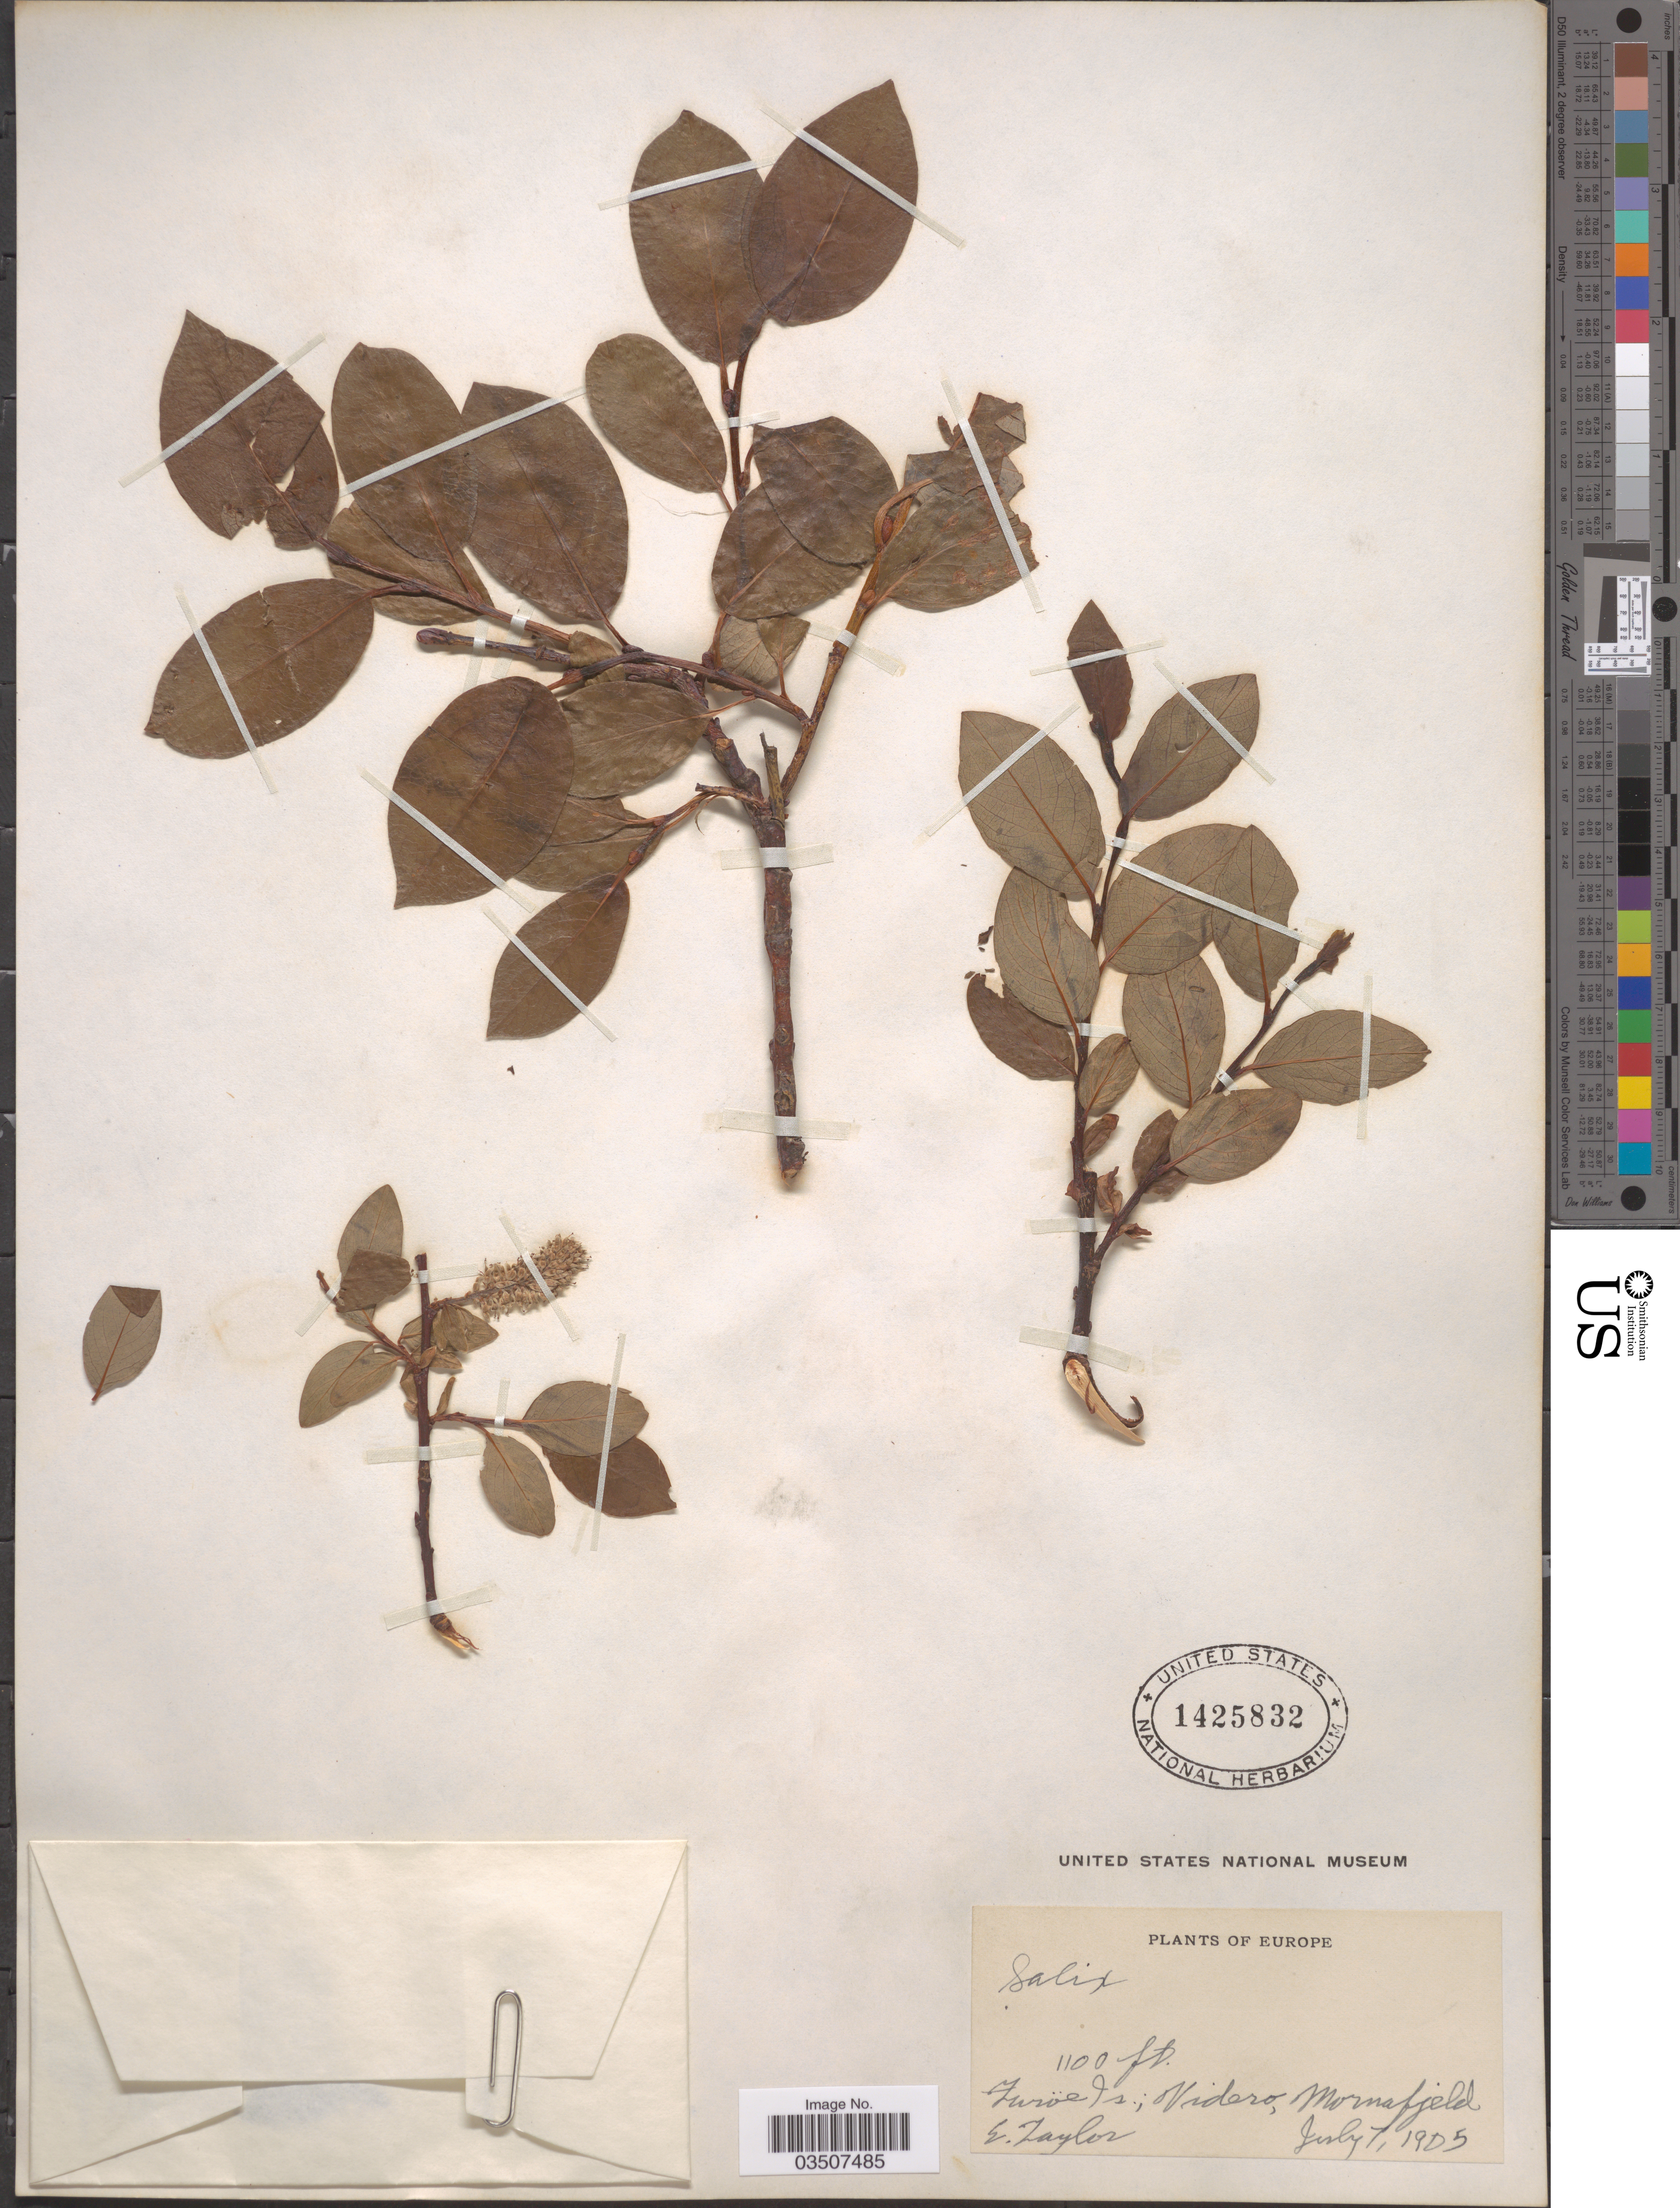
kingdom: Plantae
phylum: Tracheophyta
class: Magnoliopsida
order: Malpighiales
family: Salicaceae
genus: Salix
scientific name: Salix cordata x S. sericea Marshall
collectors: E. Taylor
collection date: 1905-07-07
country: Faroe Islands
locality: Europe. Faröe Is.; Videro, Mornafjeld.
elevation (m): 335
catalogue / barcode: US 1425832